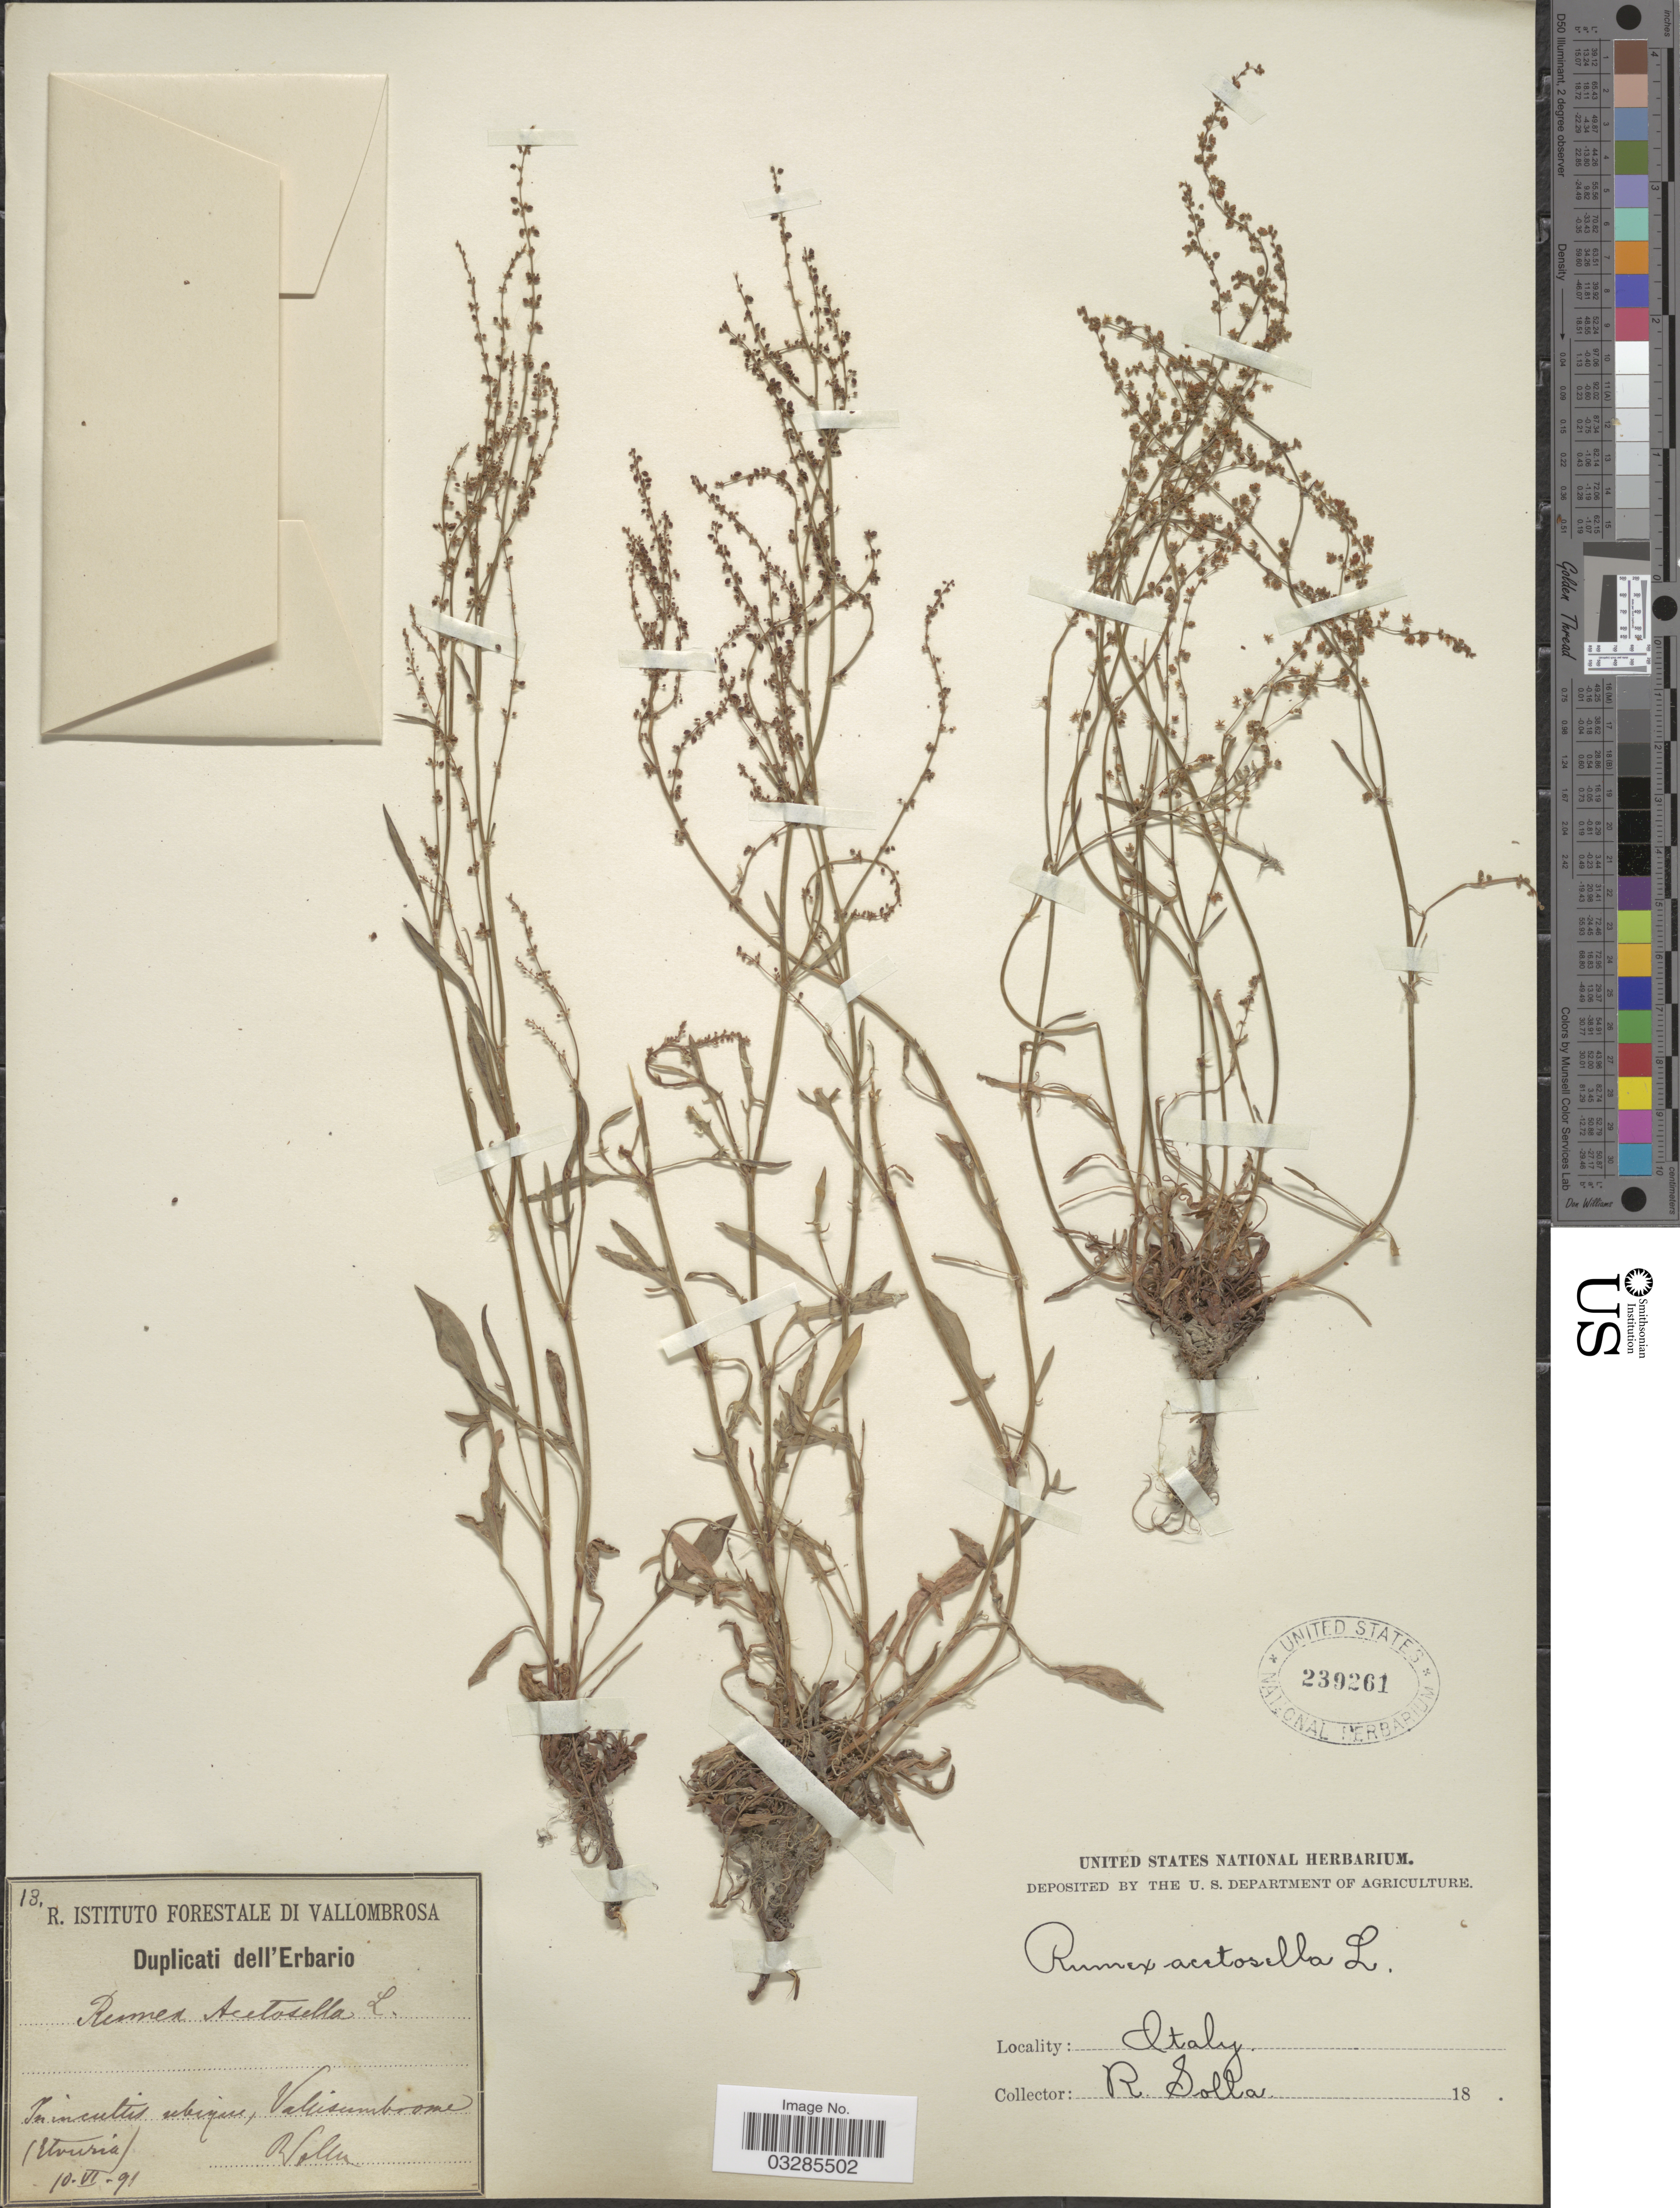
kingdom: Plantae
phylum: Tracheophyta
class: Magnoliopsida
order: Caryophyllales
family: Polygonaceae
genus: Rumex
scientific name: Rumex acetosella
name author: L.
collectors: R. Solla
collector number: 13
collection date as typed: Transcribed d/m/y: 10/6/91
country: Italy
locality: Vallisumbrosae [interpreted] (Etruria).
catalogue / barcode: US 239261